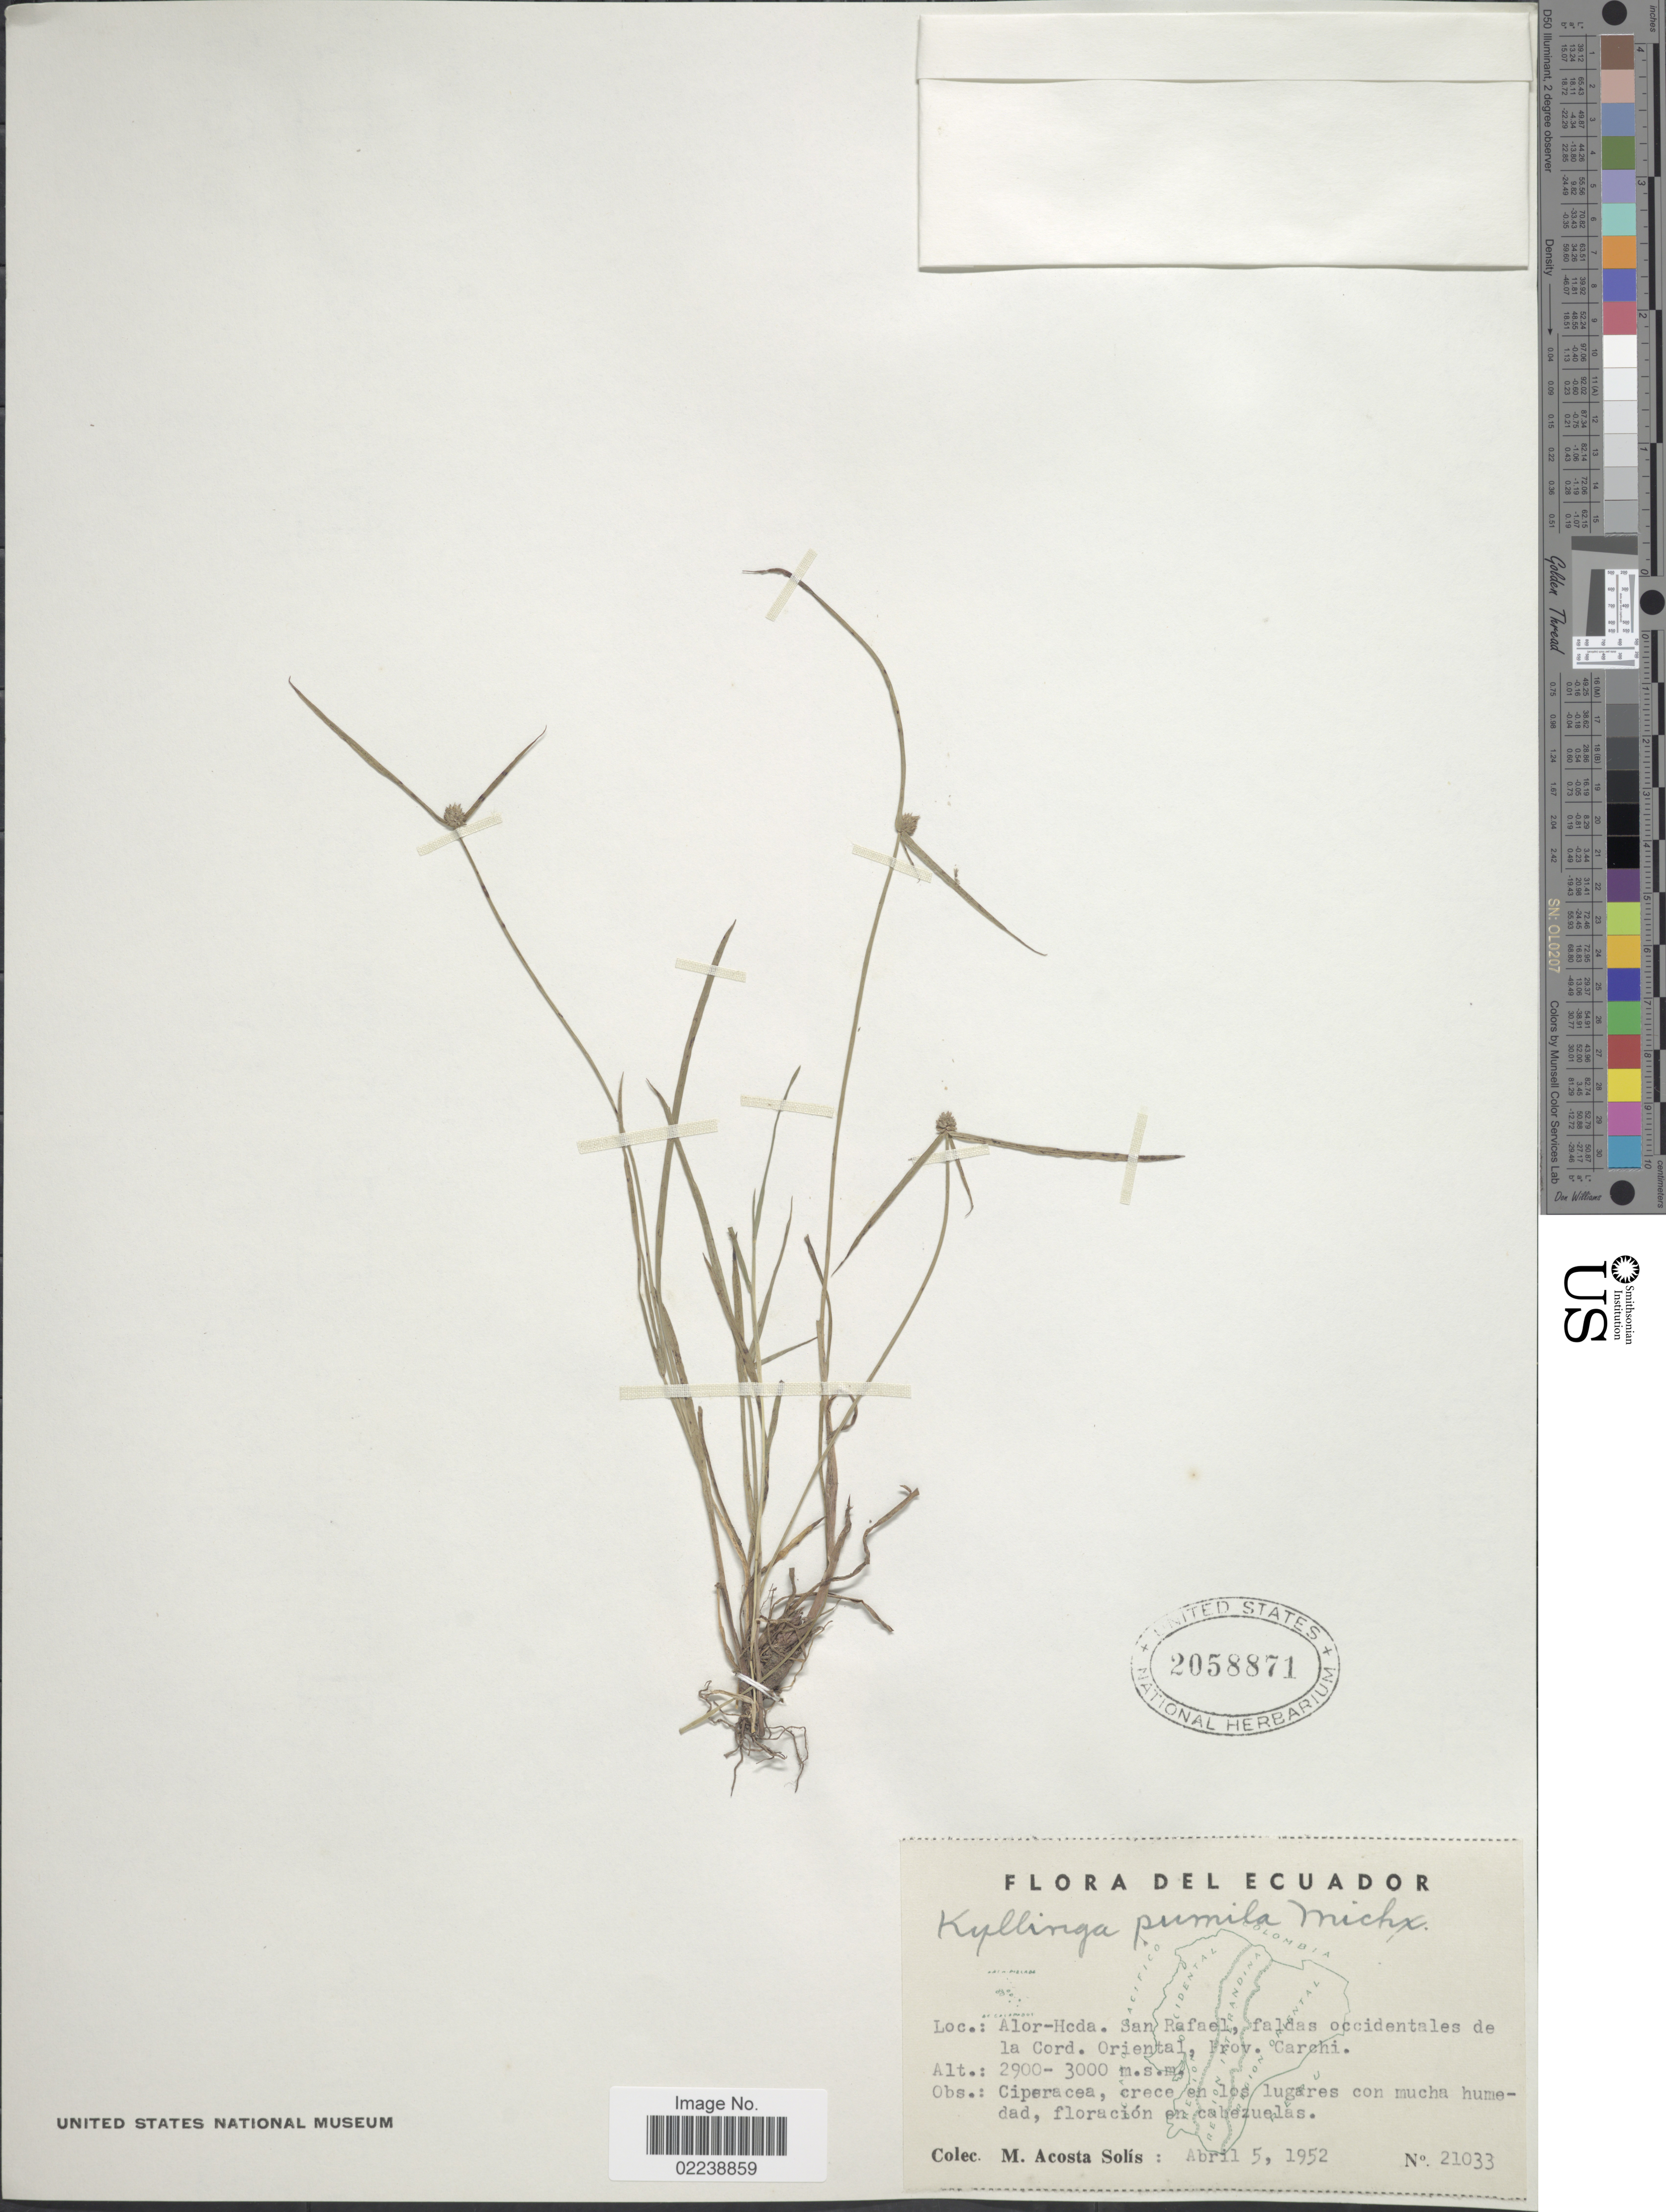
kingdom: Plantae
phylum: Tracheophyta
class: Liliopsida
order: Poales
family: Cyperaceae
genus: Cyperus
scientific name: Cyperus hortensis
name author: (Salzm. ex Steud.) Dorr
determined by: Strong, M. T., (US), Smithsonian Institution - National Museum of Natural History (UNITED STATES)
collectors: M. Acosta Solis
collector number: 21033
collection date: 1951-04-05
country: Ecuador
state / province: Carchi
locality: Alor-Hcda. San Rafael, faldas occidentales de la Cord. Oriental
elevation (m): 2900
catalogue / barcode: US 2058871